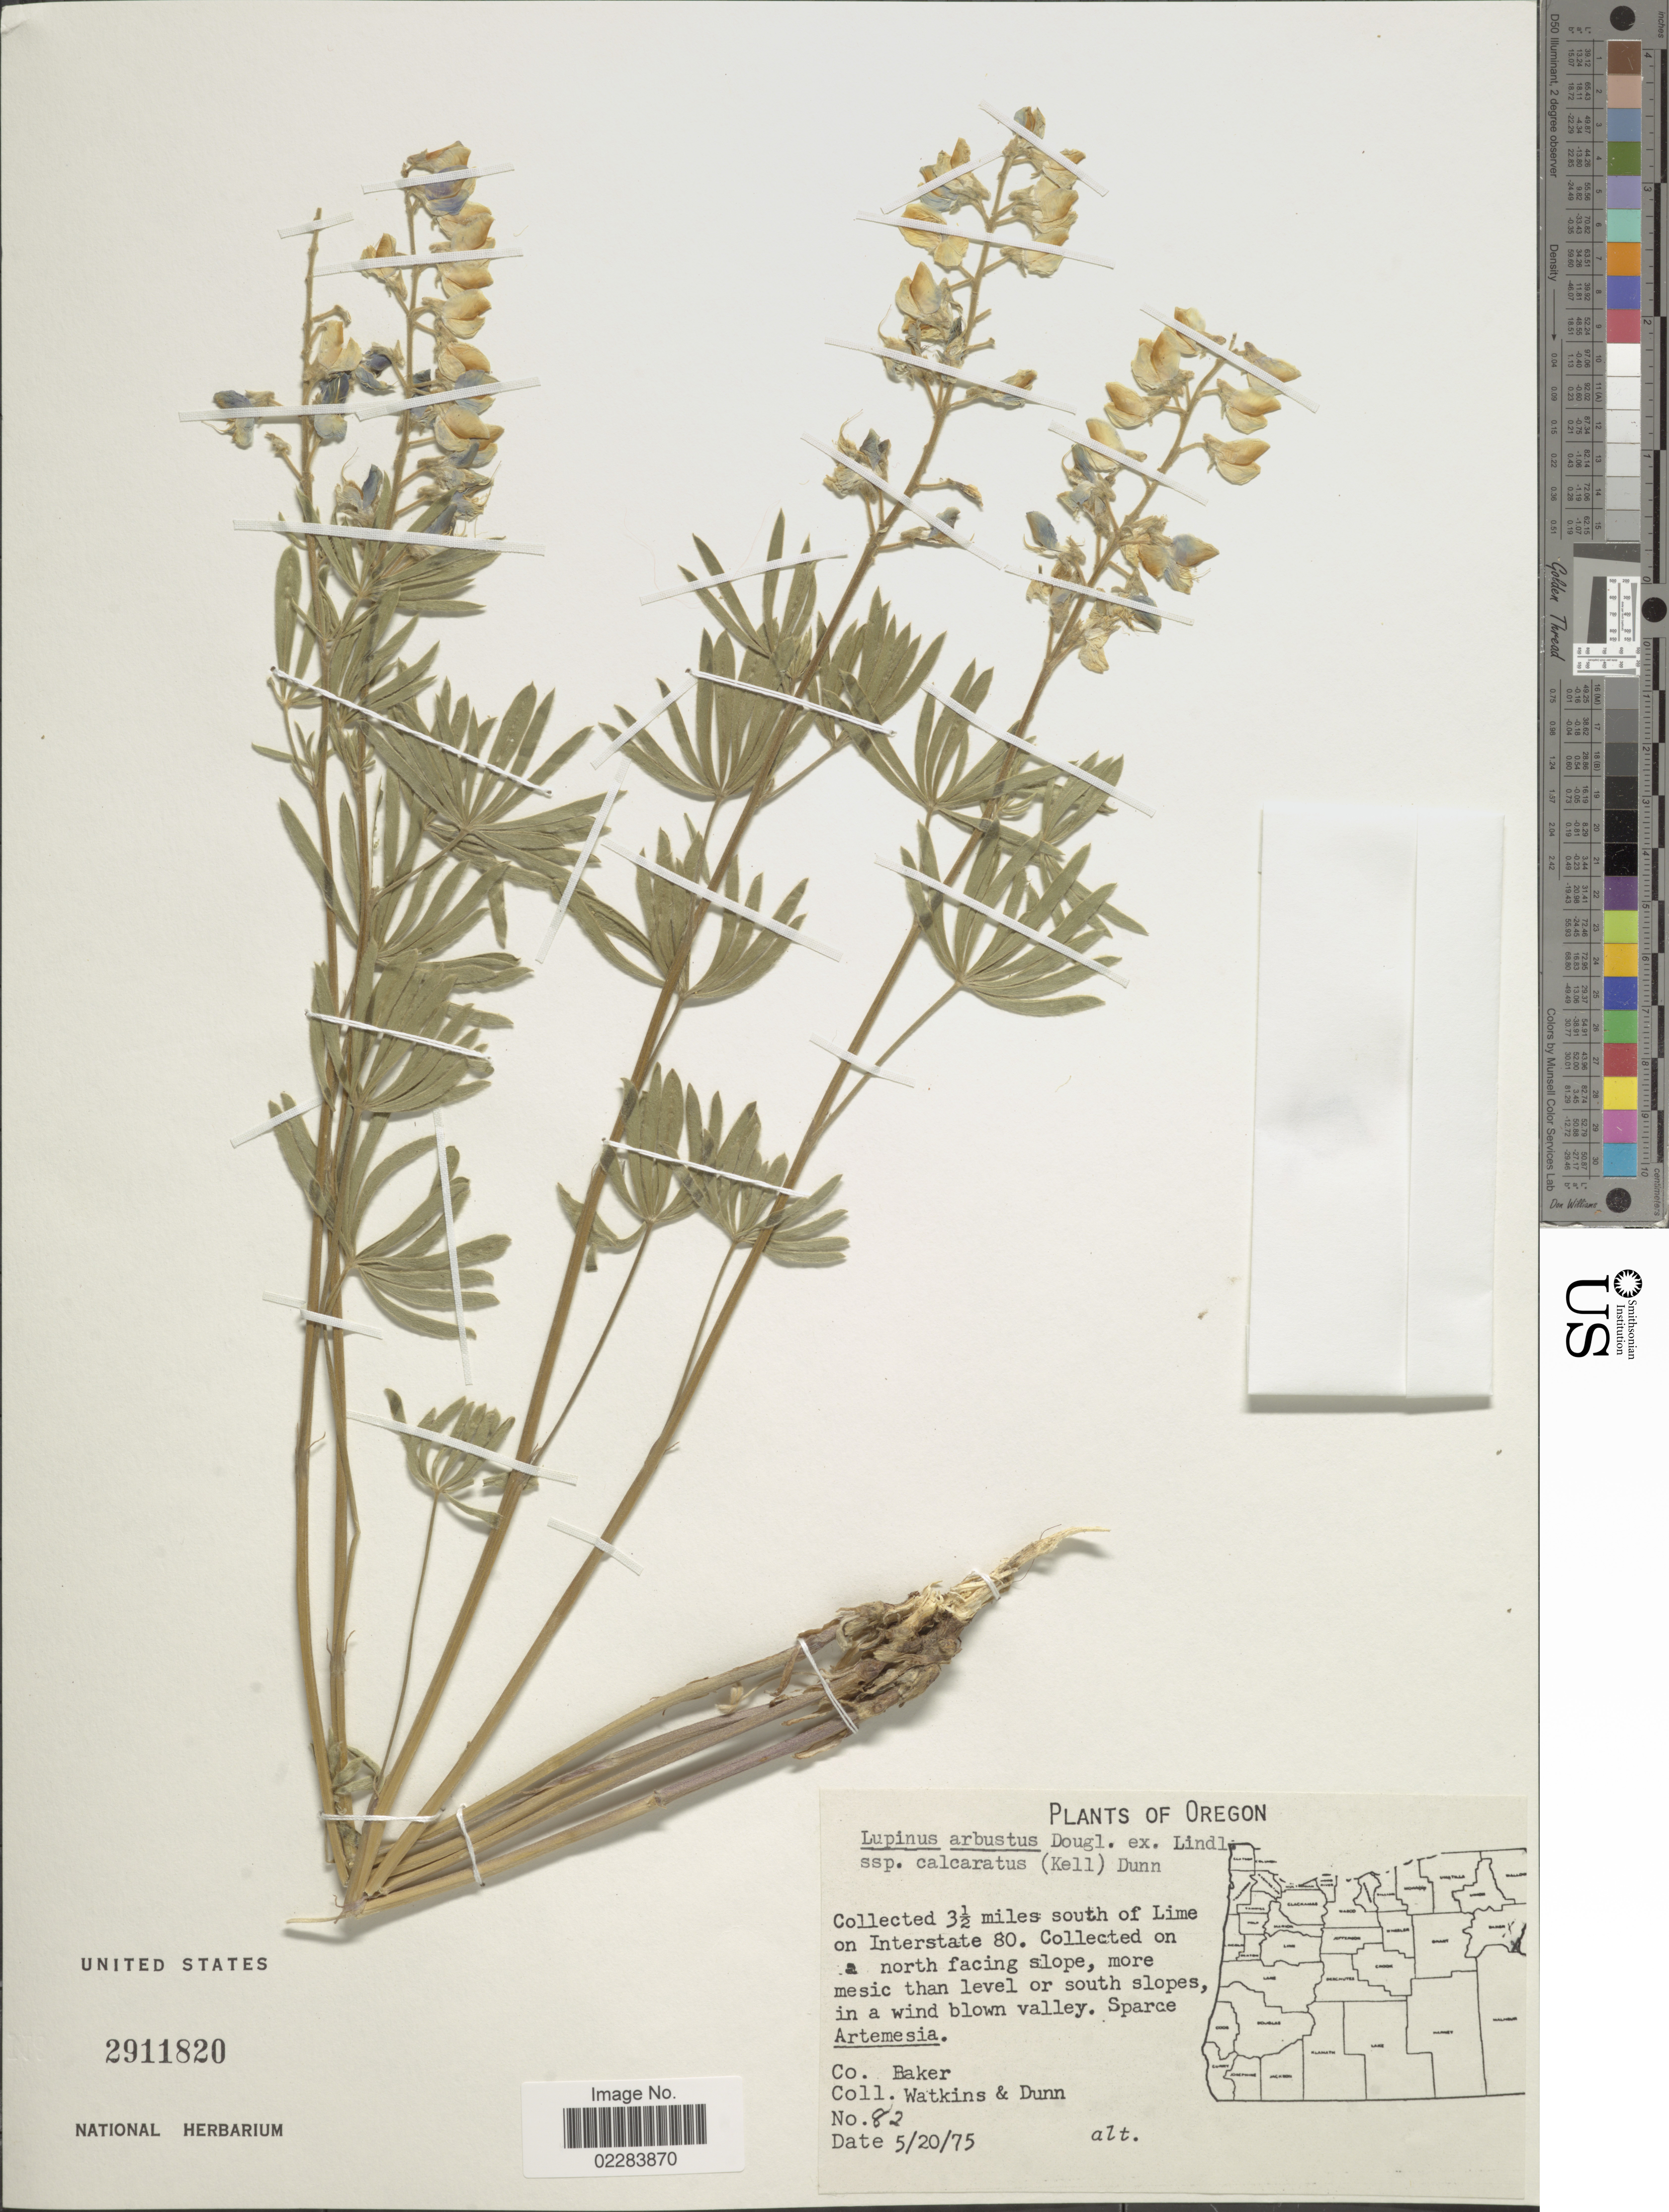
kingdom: Plantae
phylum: Tracheophyta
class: Magnoliopsida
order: Fabales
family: Fabaceae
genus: Lupinus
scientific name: Lupinus arbustus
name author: Lindl.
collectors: Watkins, -- & Dunn, --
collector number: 82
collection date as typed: Transcribed d/m/y: 20/5/75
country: United States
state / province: Oregon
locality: Collected 3½ miles south of Lime on Interstae 80. Collected on 2 [unsure placement] north facing slope, more mesic than level or south slopes, in a wind blown valley.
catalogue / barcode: US 2911820